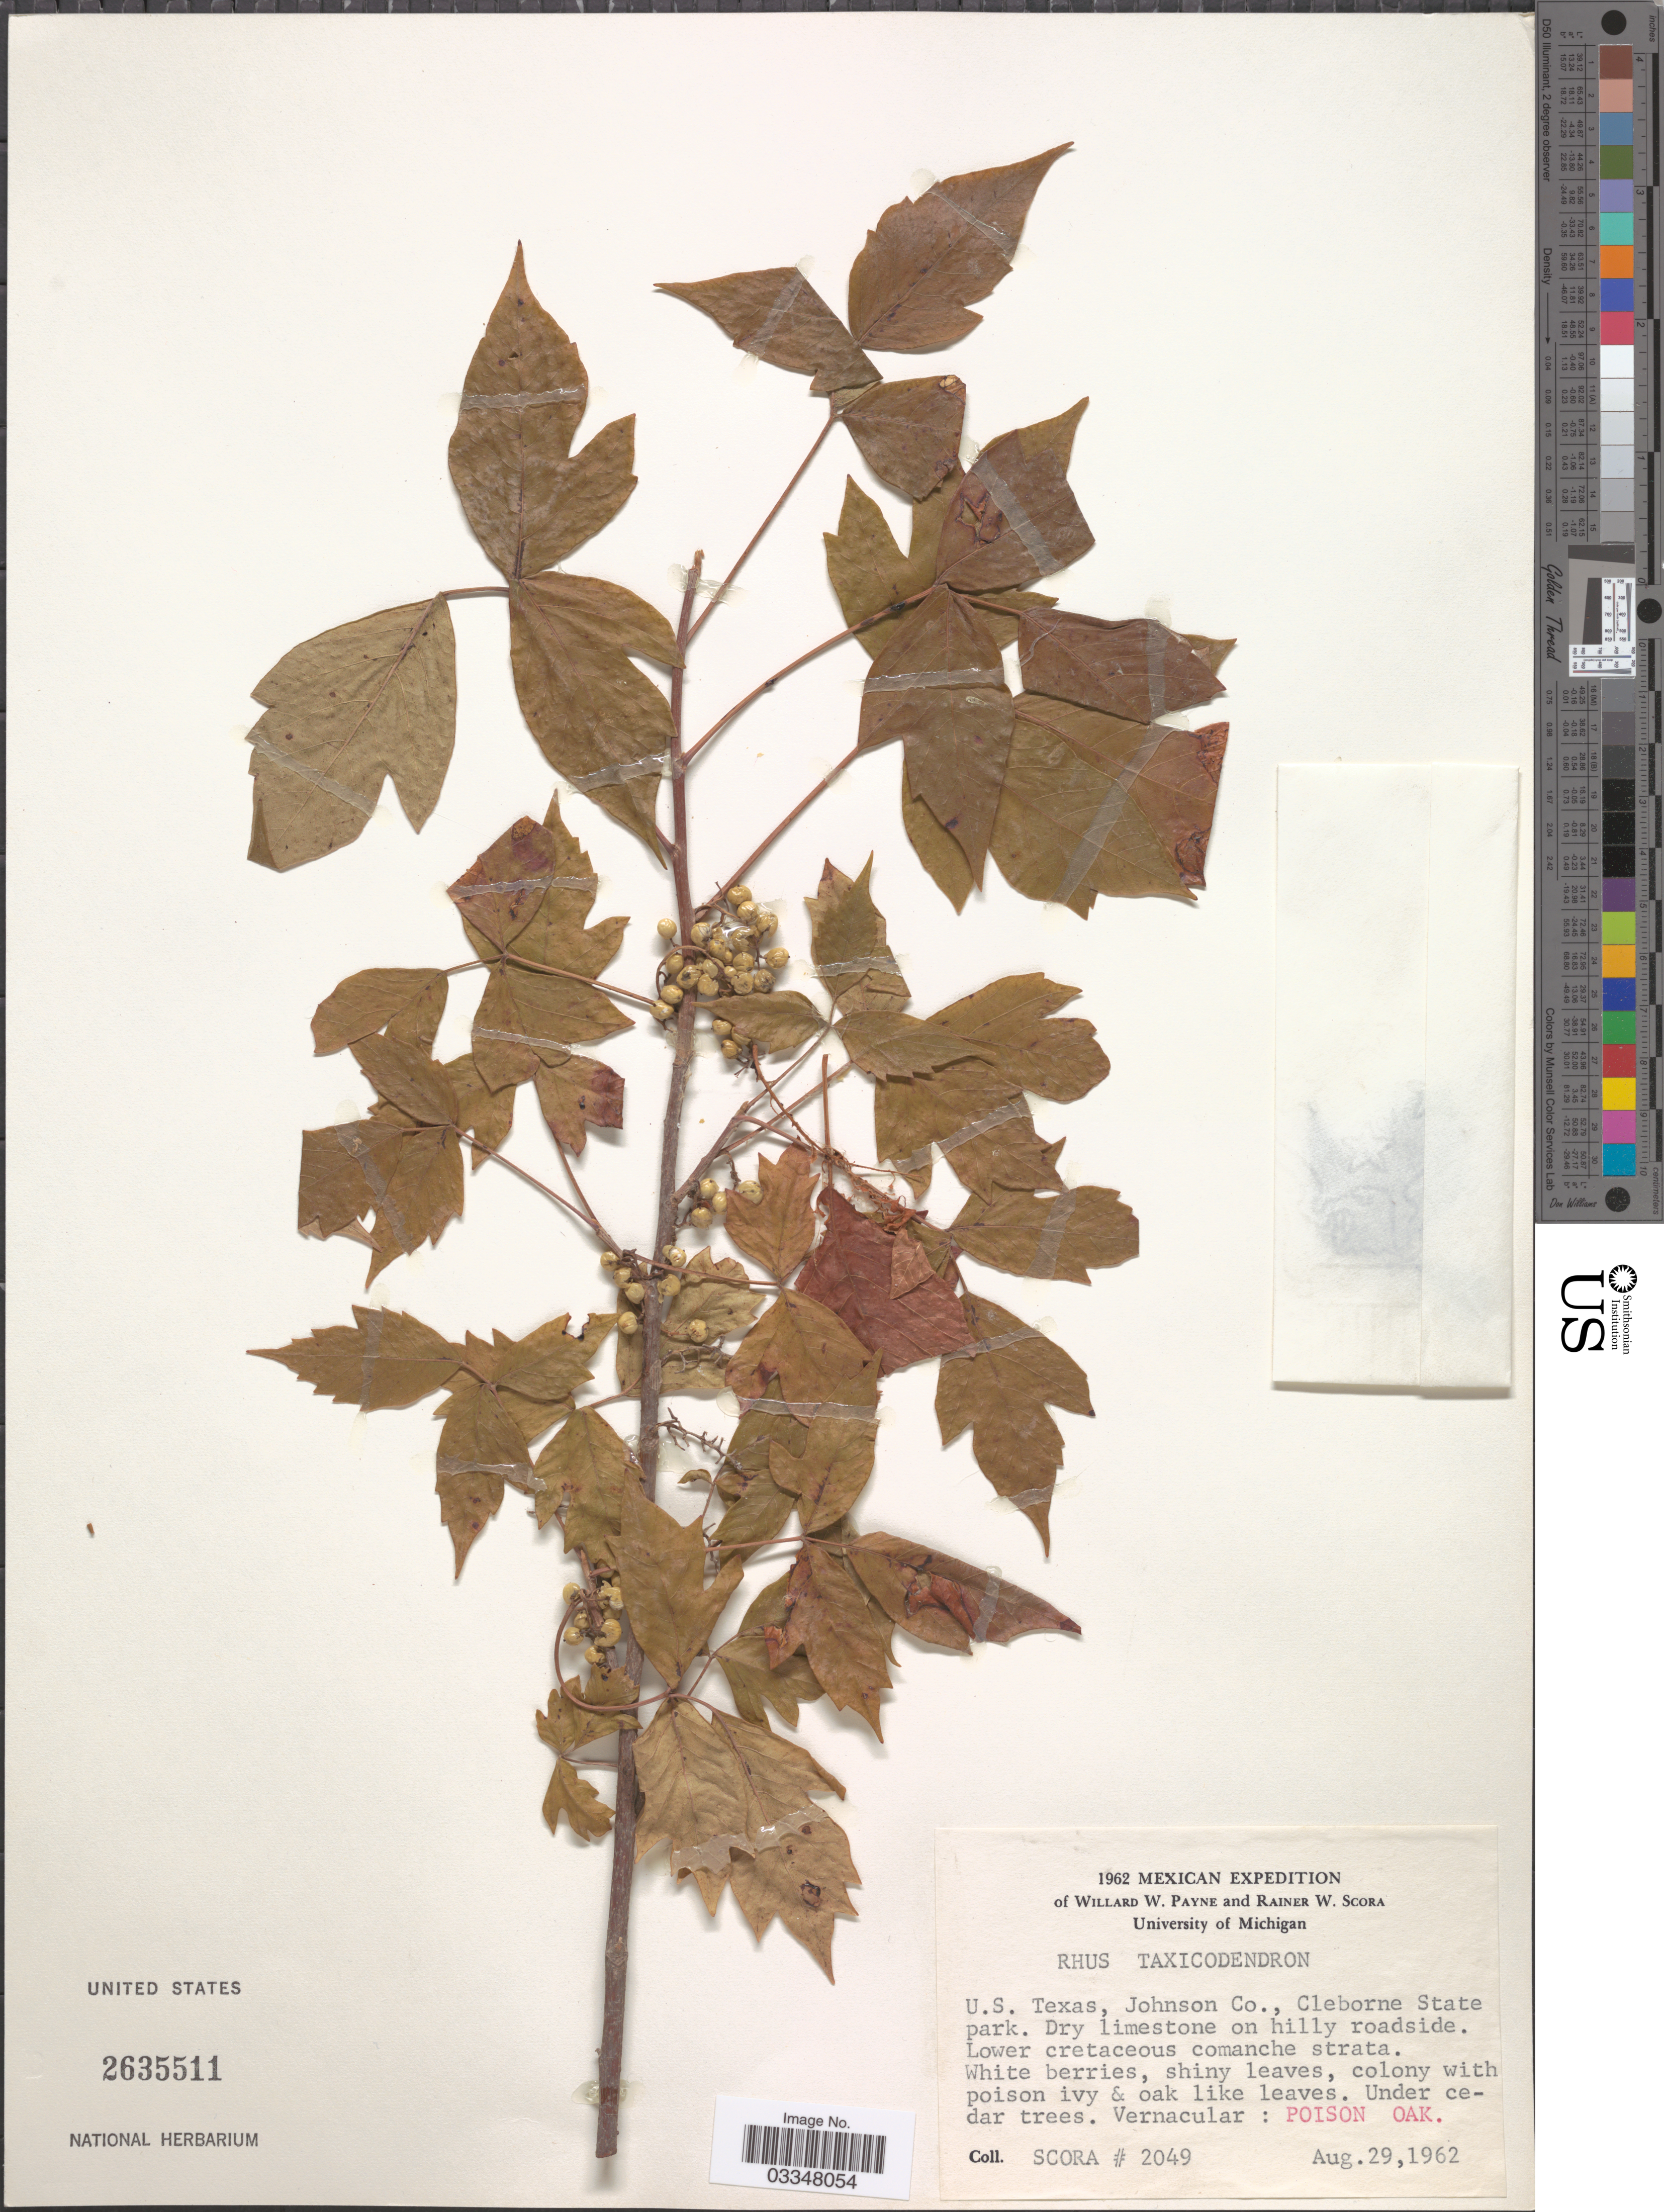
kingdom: Plantae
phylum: Tracheophyta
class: Magnoliopsida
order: Sapindales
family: Anacardiaceae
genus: Toxicodendron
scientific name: Toxicodendron radicans subsp. verrucosum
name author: (Scheele) Gillis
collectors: R. Scora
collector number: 2049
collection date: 1962-08-29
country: United States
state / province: Texas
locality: Johnson Co., Cleborne State park.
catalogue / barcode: US 2635511